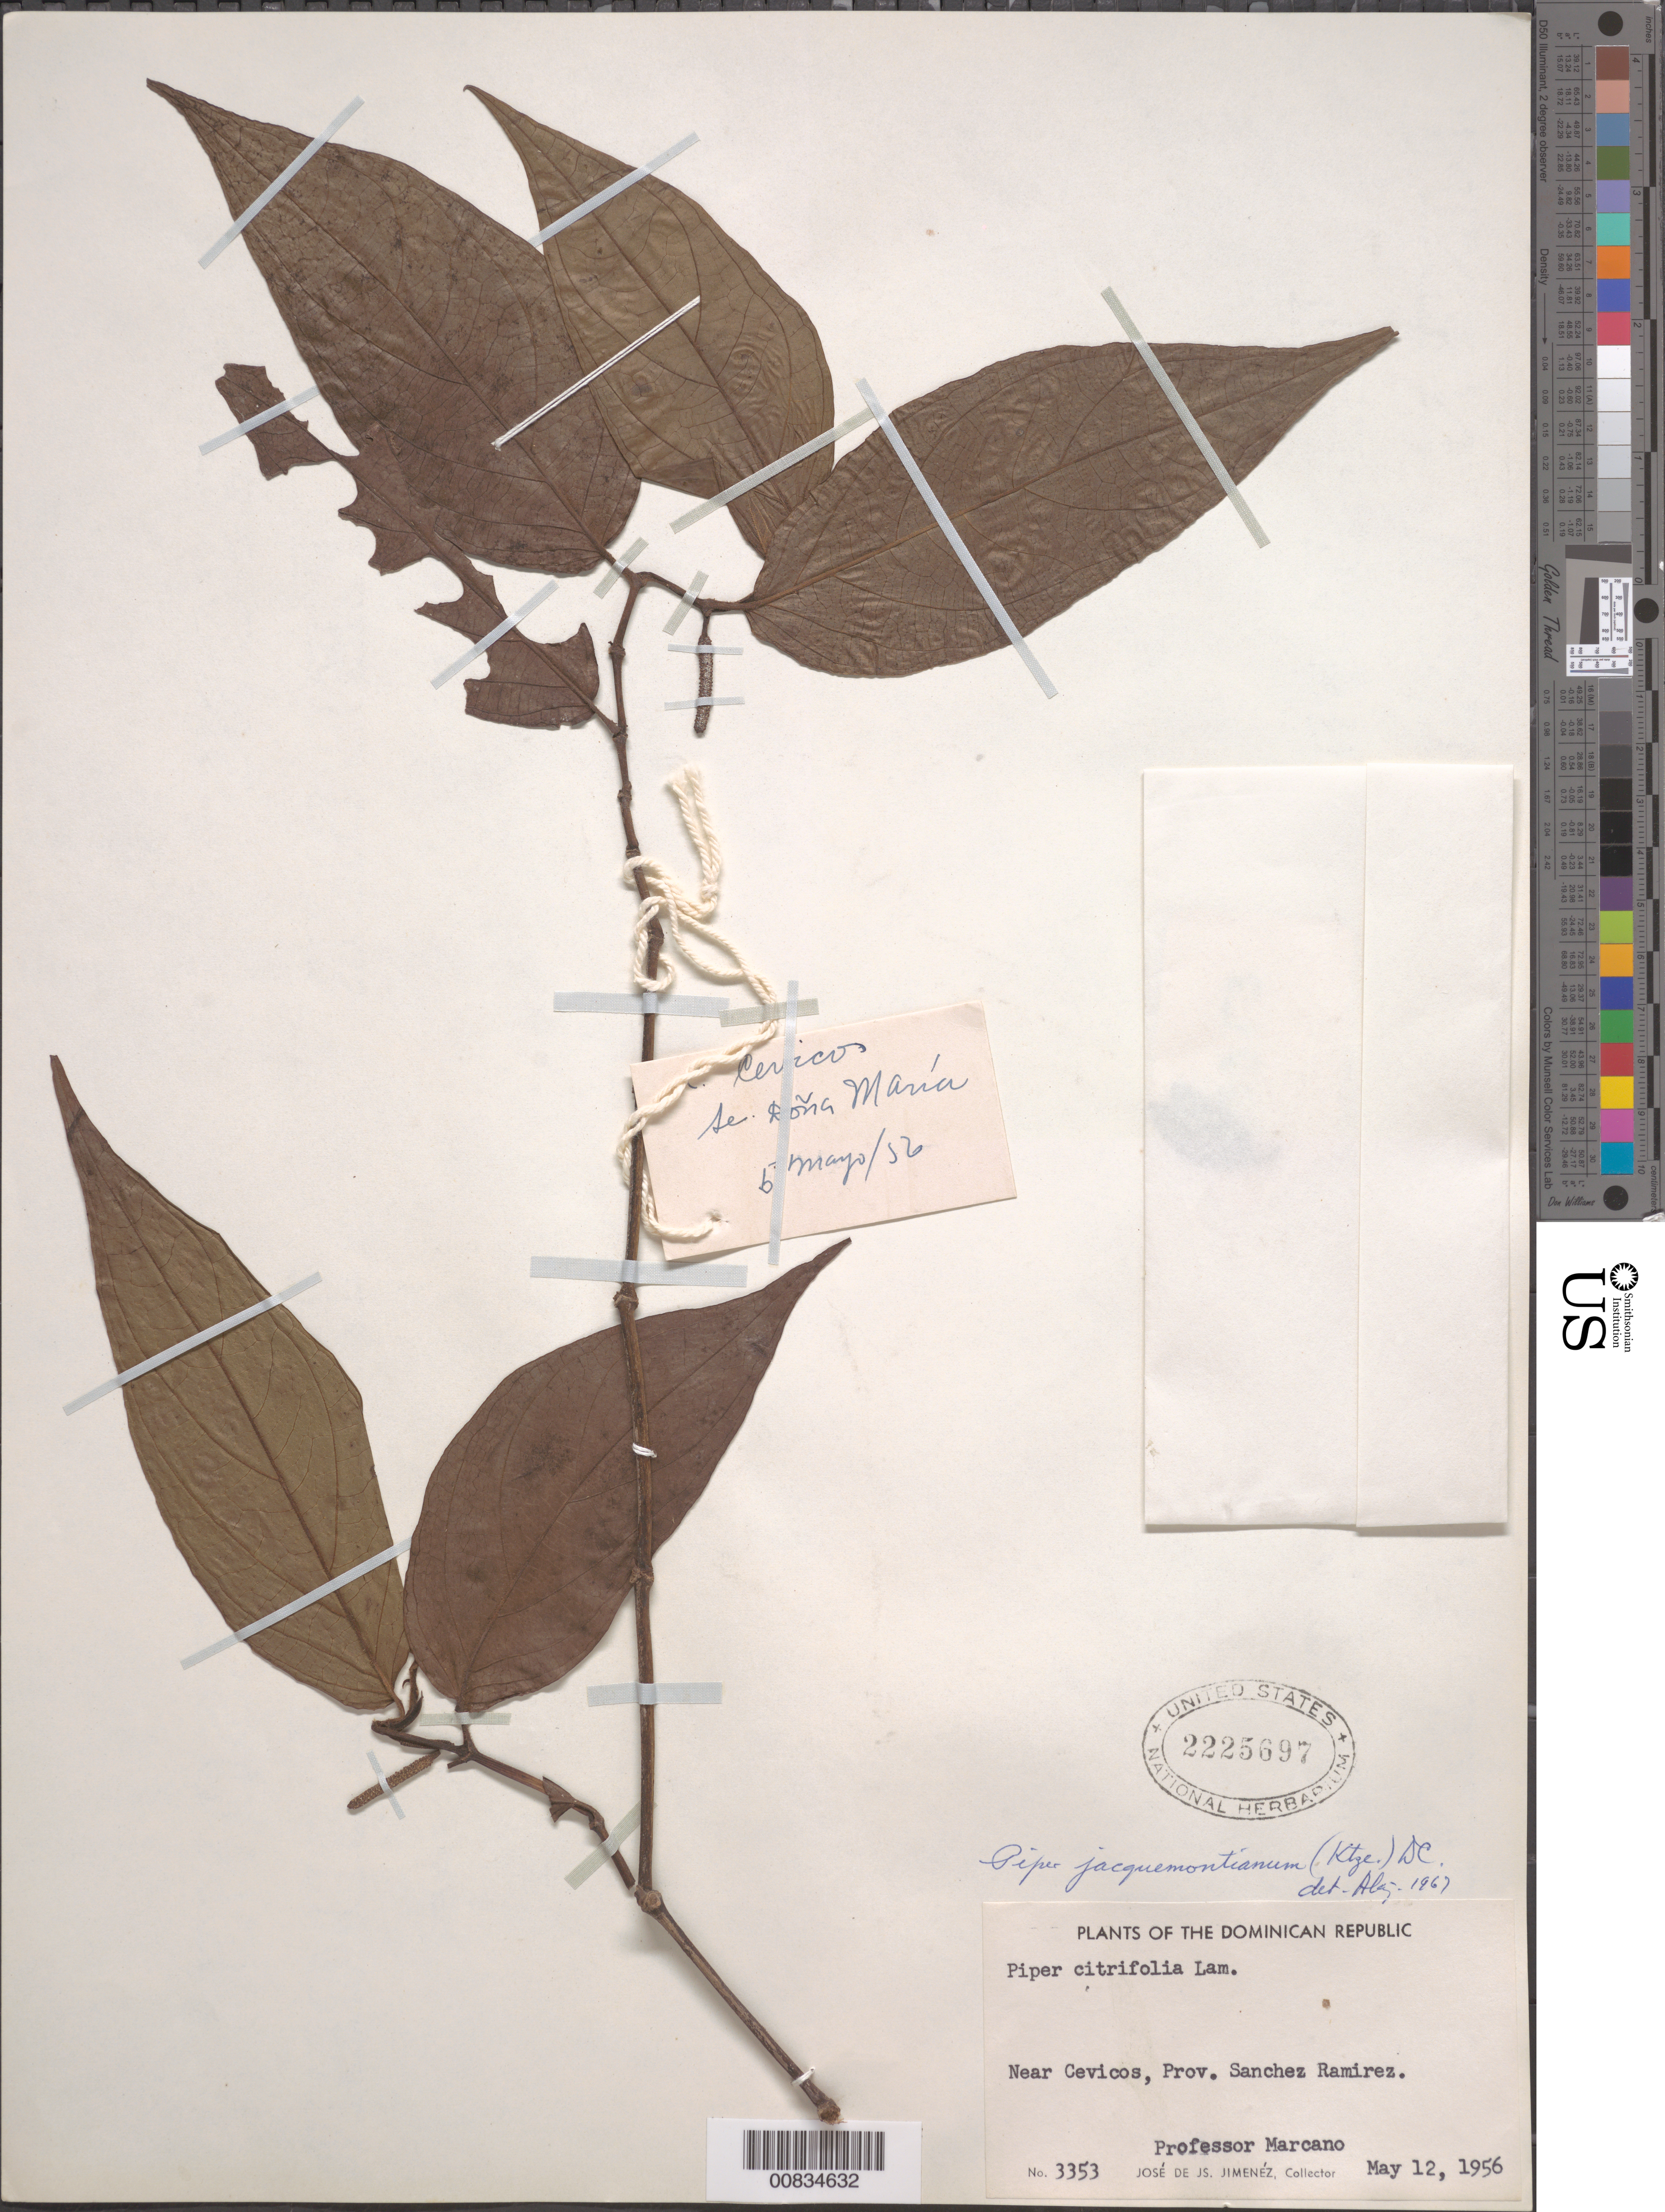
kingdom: Plantae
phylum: Tracheophyta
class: Magnoliopsida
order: Piperales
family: Piperaceae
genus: Piper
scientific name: Piper jacquemontianum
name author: Kunth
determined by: Liogier, Alain H.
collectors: J. J. Jiménez & E. J. Marcano F.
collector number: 3353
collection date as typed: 12 May 1956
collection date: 1956-05-12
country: Dominican Republic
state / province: Sanchez Ramirez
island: Hispaniola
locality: Near Cevicos.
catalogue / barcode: US 2225697